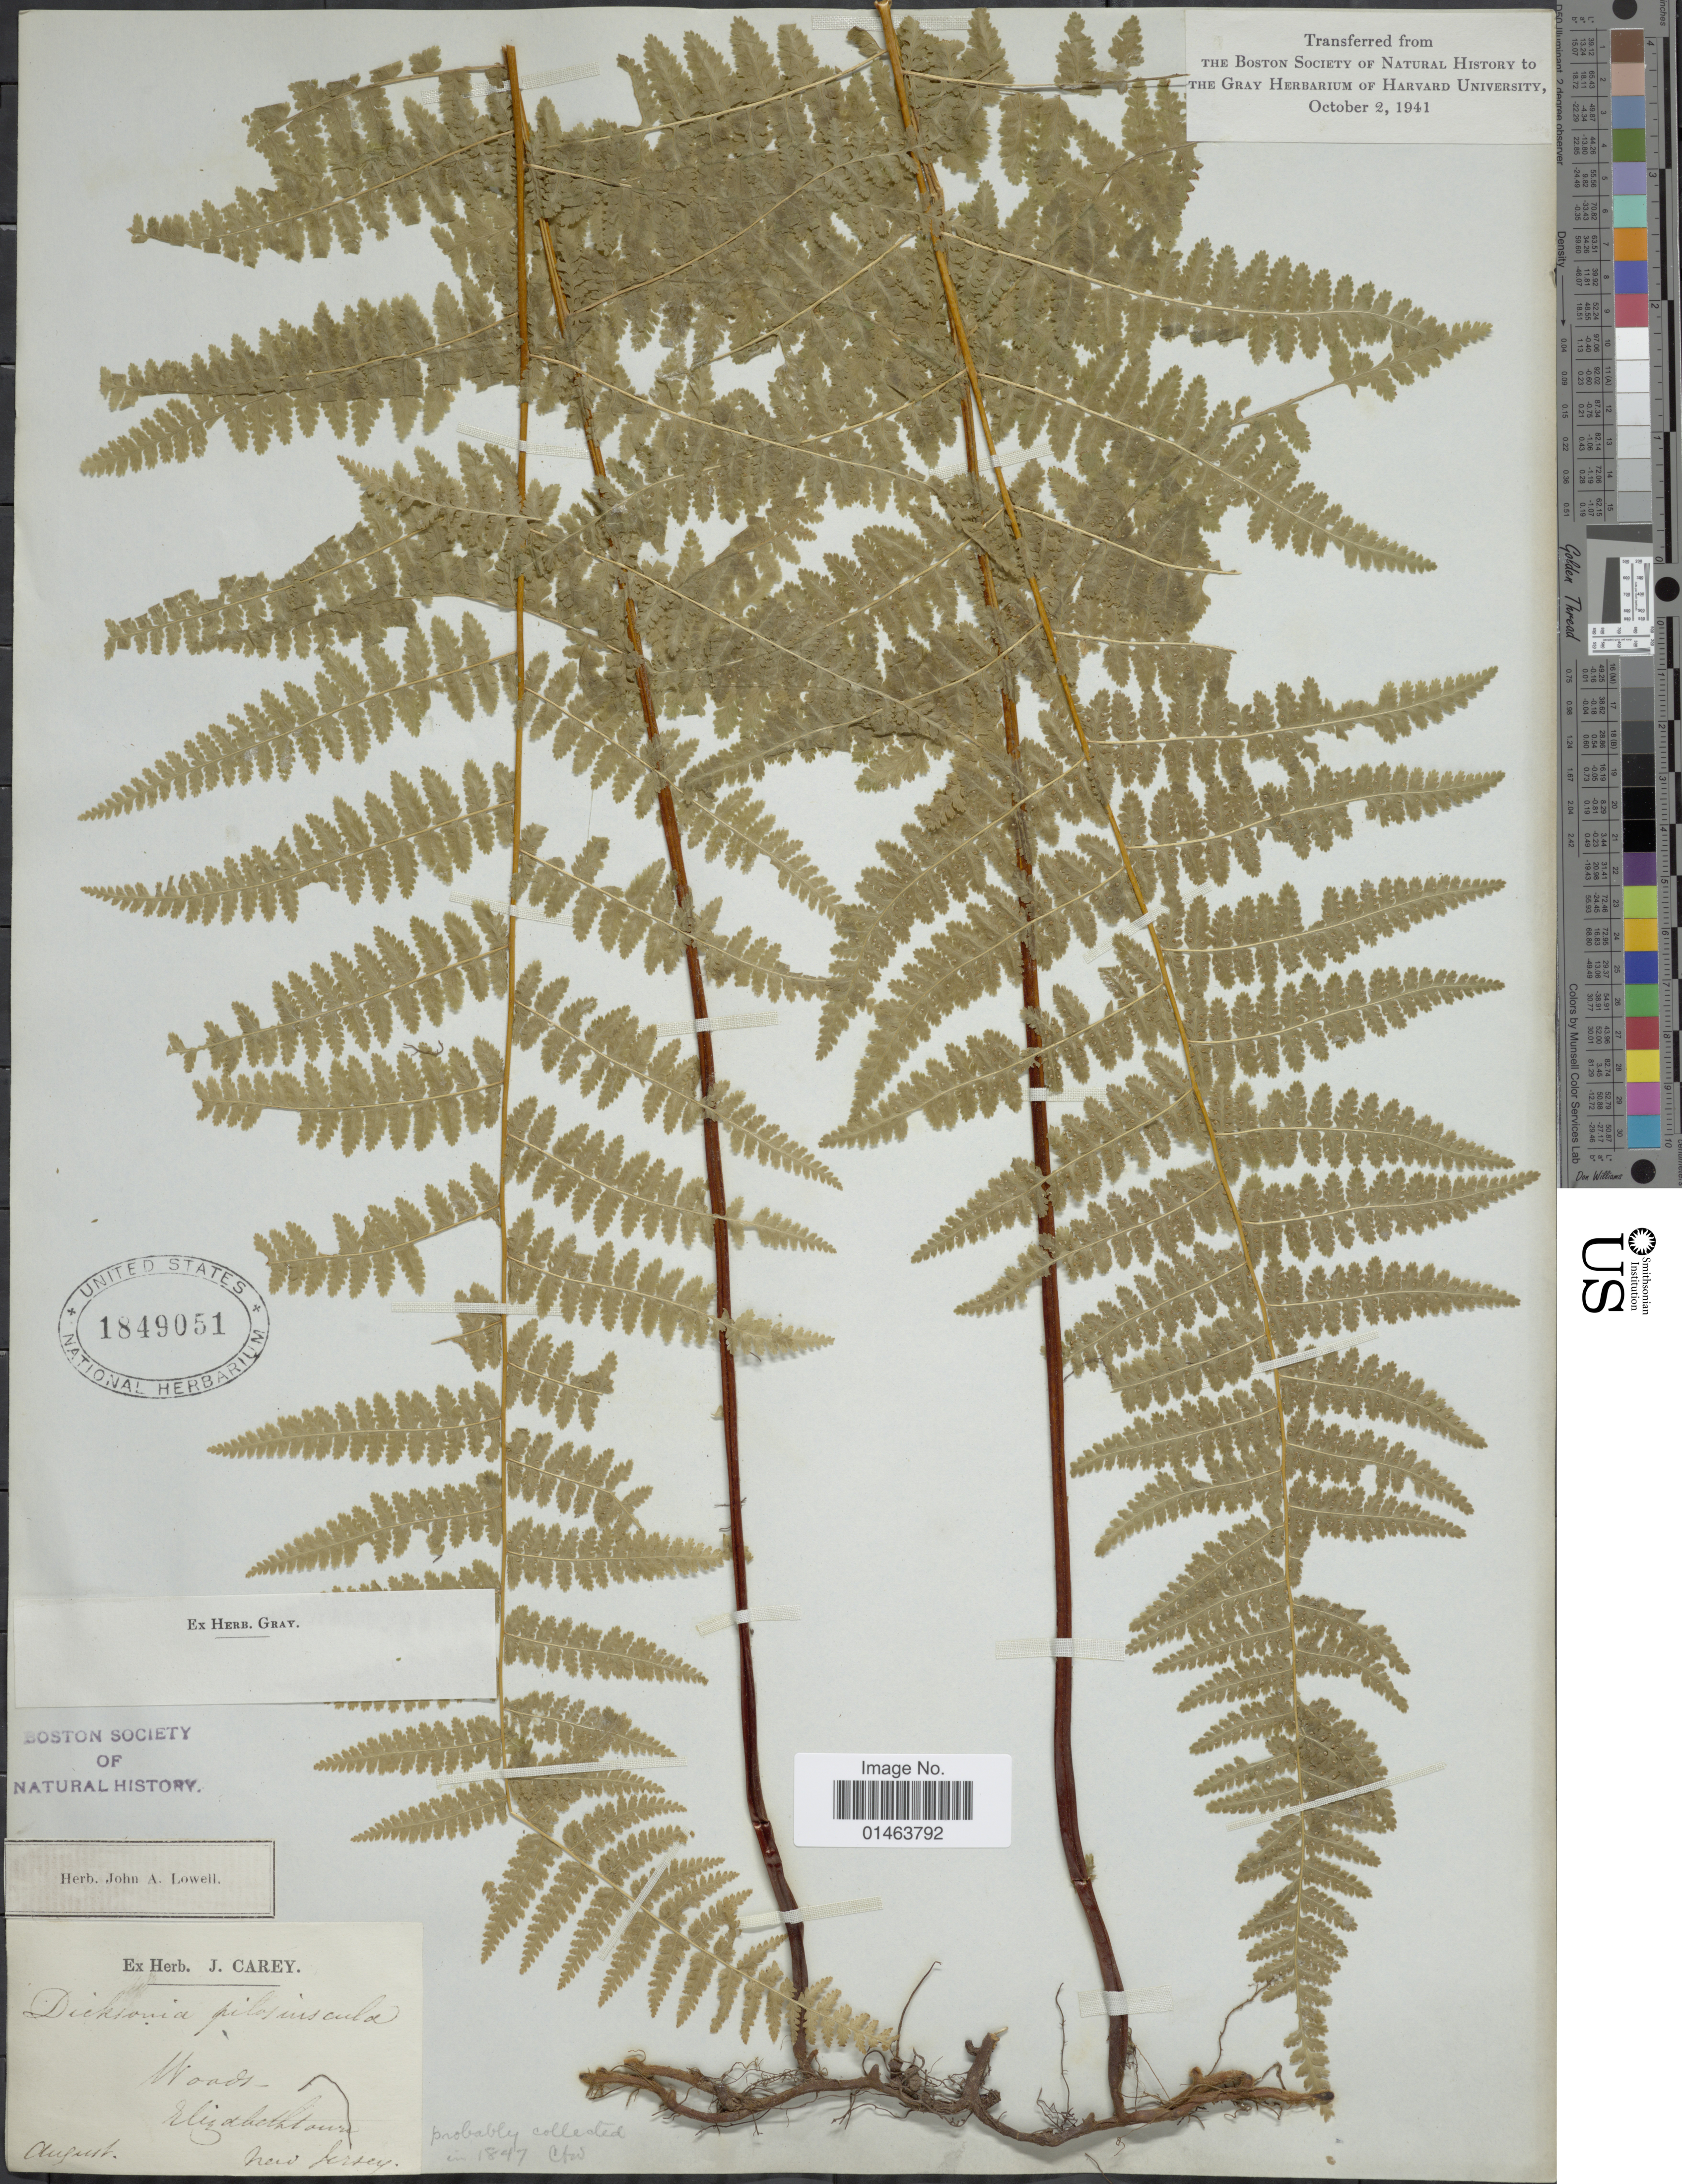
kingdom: Plantae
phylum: Tracheophyta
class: Polypodiopsida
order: Polypodiales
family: Dennstaedtiaceae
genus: Dennstaedtia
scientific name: Dennstaedtia punctilobula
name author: (Michx.) T. Moore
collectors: ex herb. J. Carey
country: United States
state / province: New Jersey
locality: New Jersey, Woods, Elizabethtown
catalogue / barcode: US 1849051